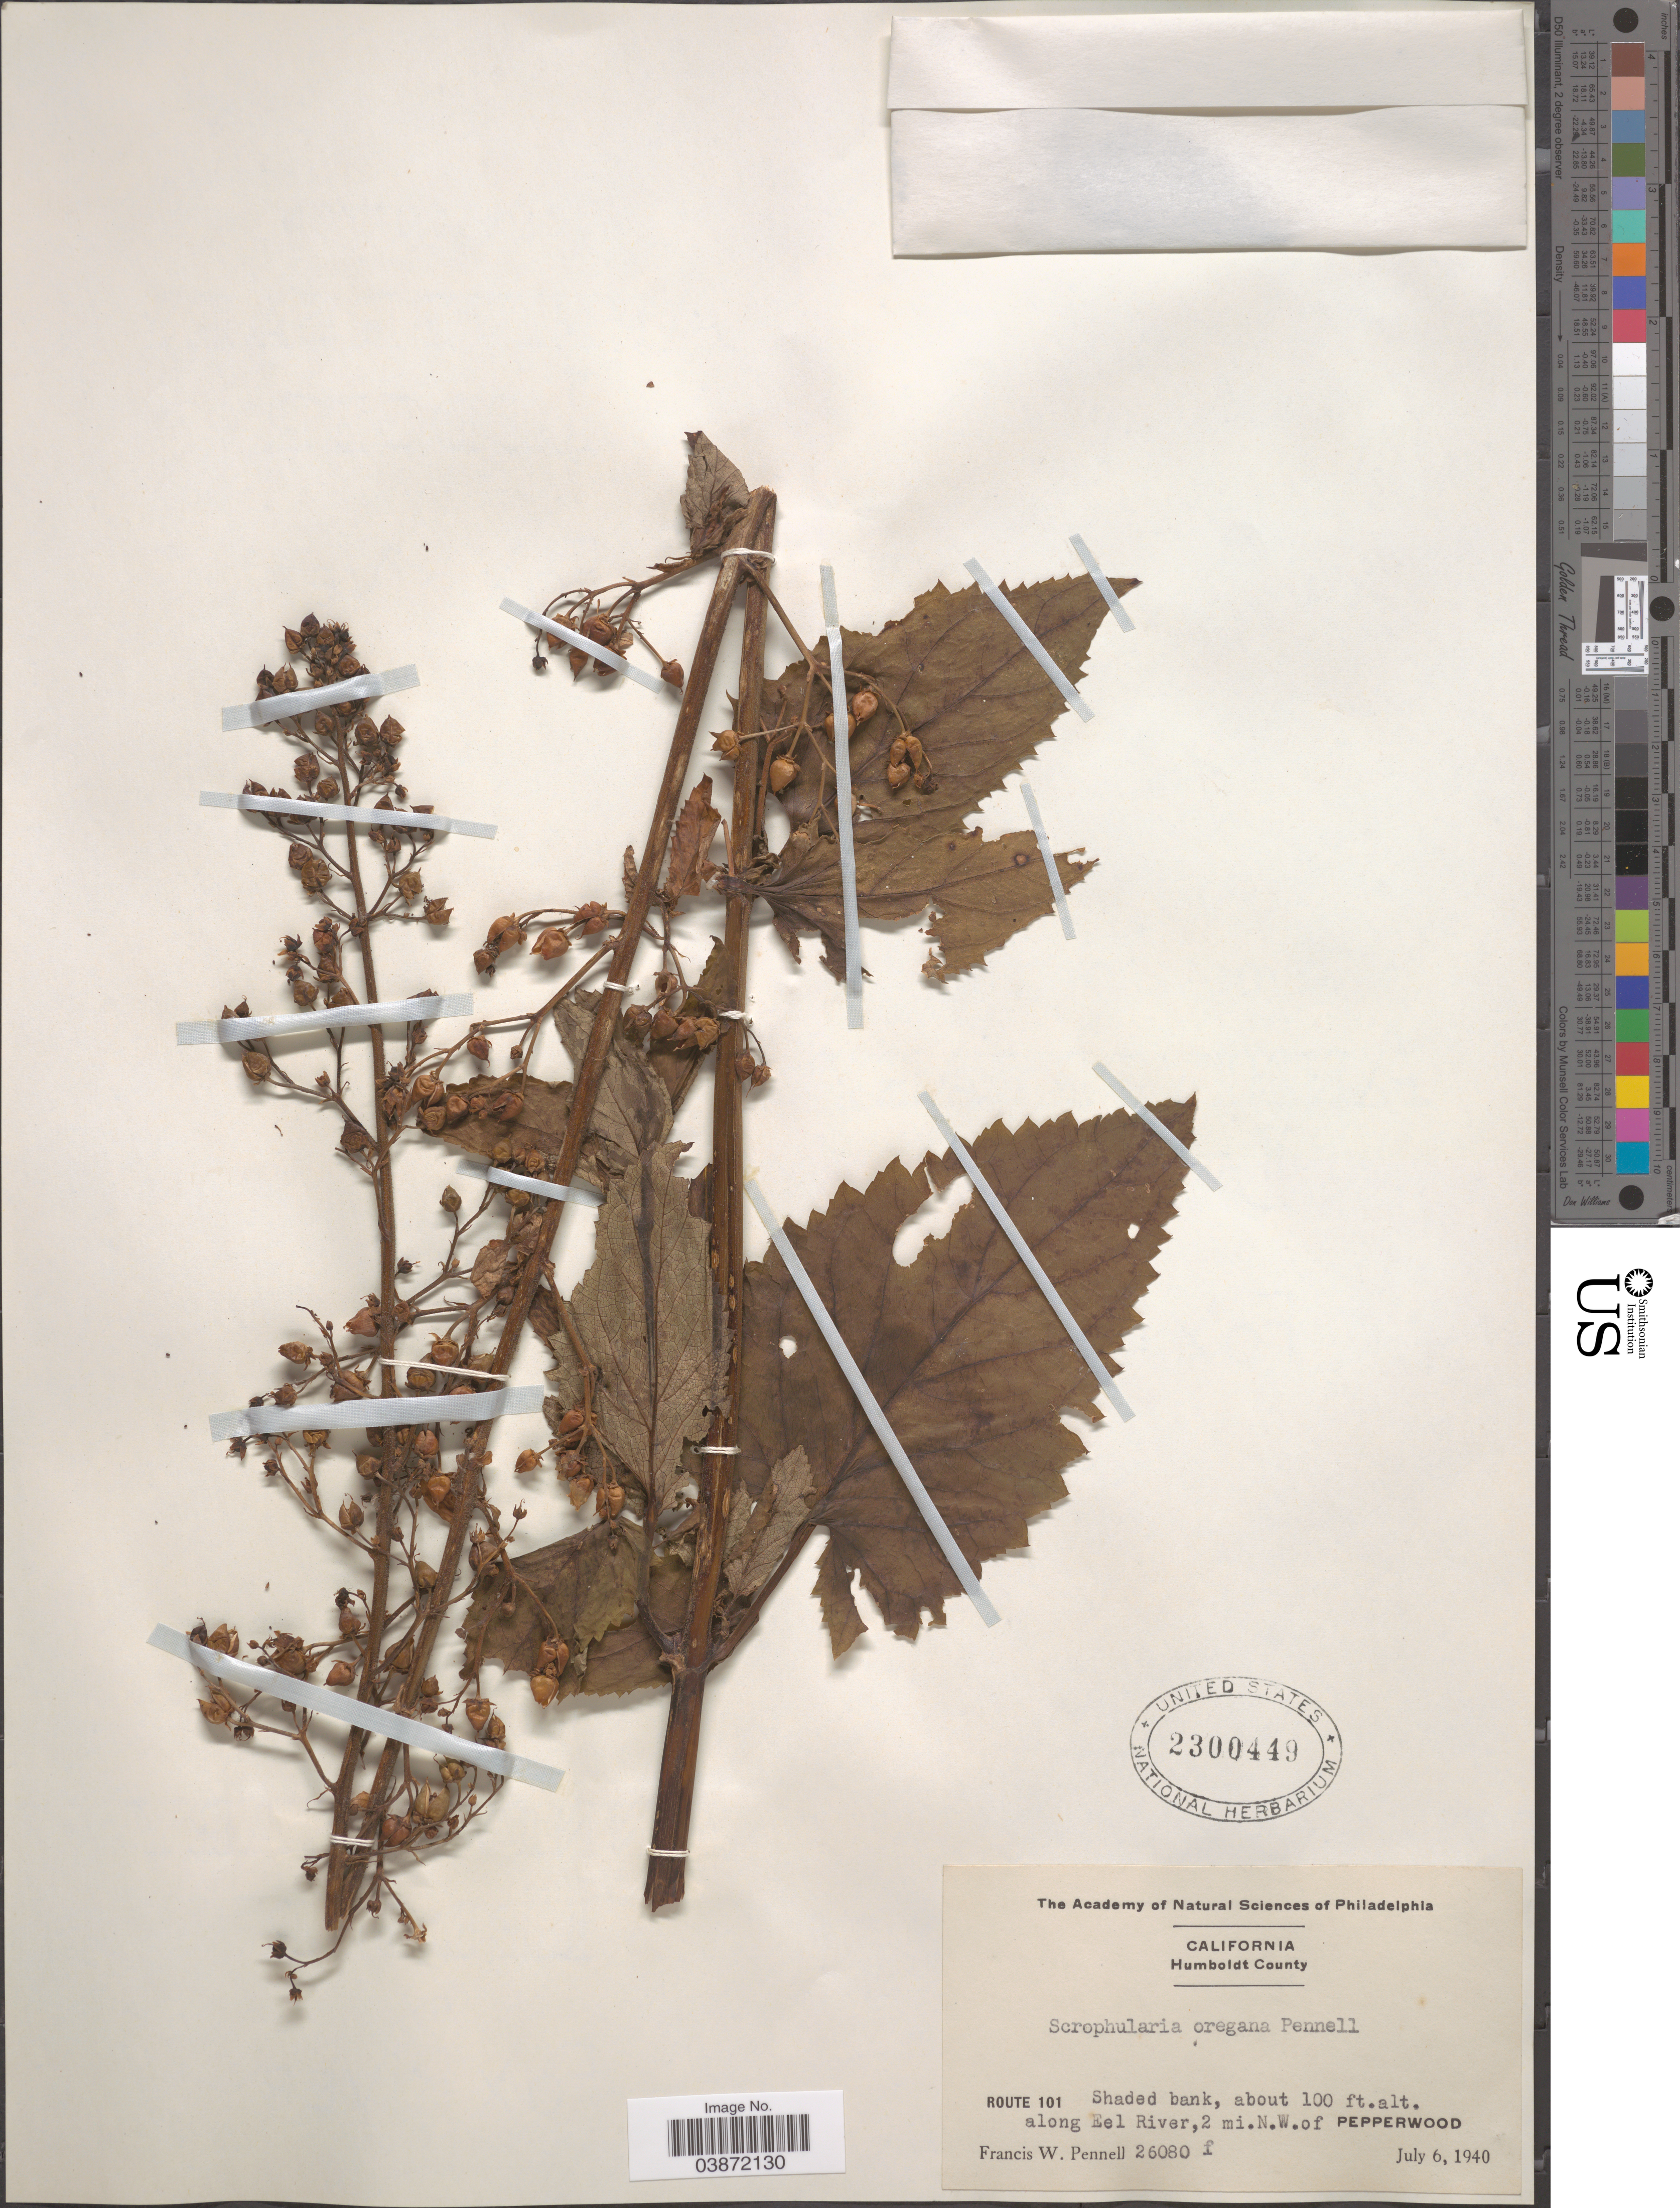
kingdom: Plantae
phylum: Tracheophyta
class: Magnoliopsida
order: Lamiales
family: Scrophulariaceae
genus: Scrophularia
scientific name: Scrophularia oregana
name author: Pennell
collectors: F. W. Pennell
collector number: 26080f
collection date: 1940-07-06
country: United States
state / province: California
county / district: Humboldt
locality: Humboldt County. Route 101 Shaded bank, along Eel River, 2 mi. N.W. of Pepperwood.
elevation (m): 30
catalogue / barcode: US 2300449